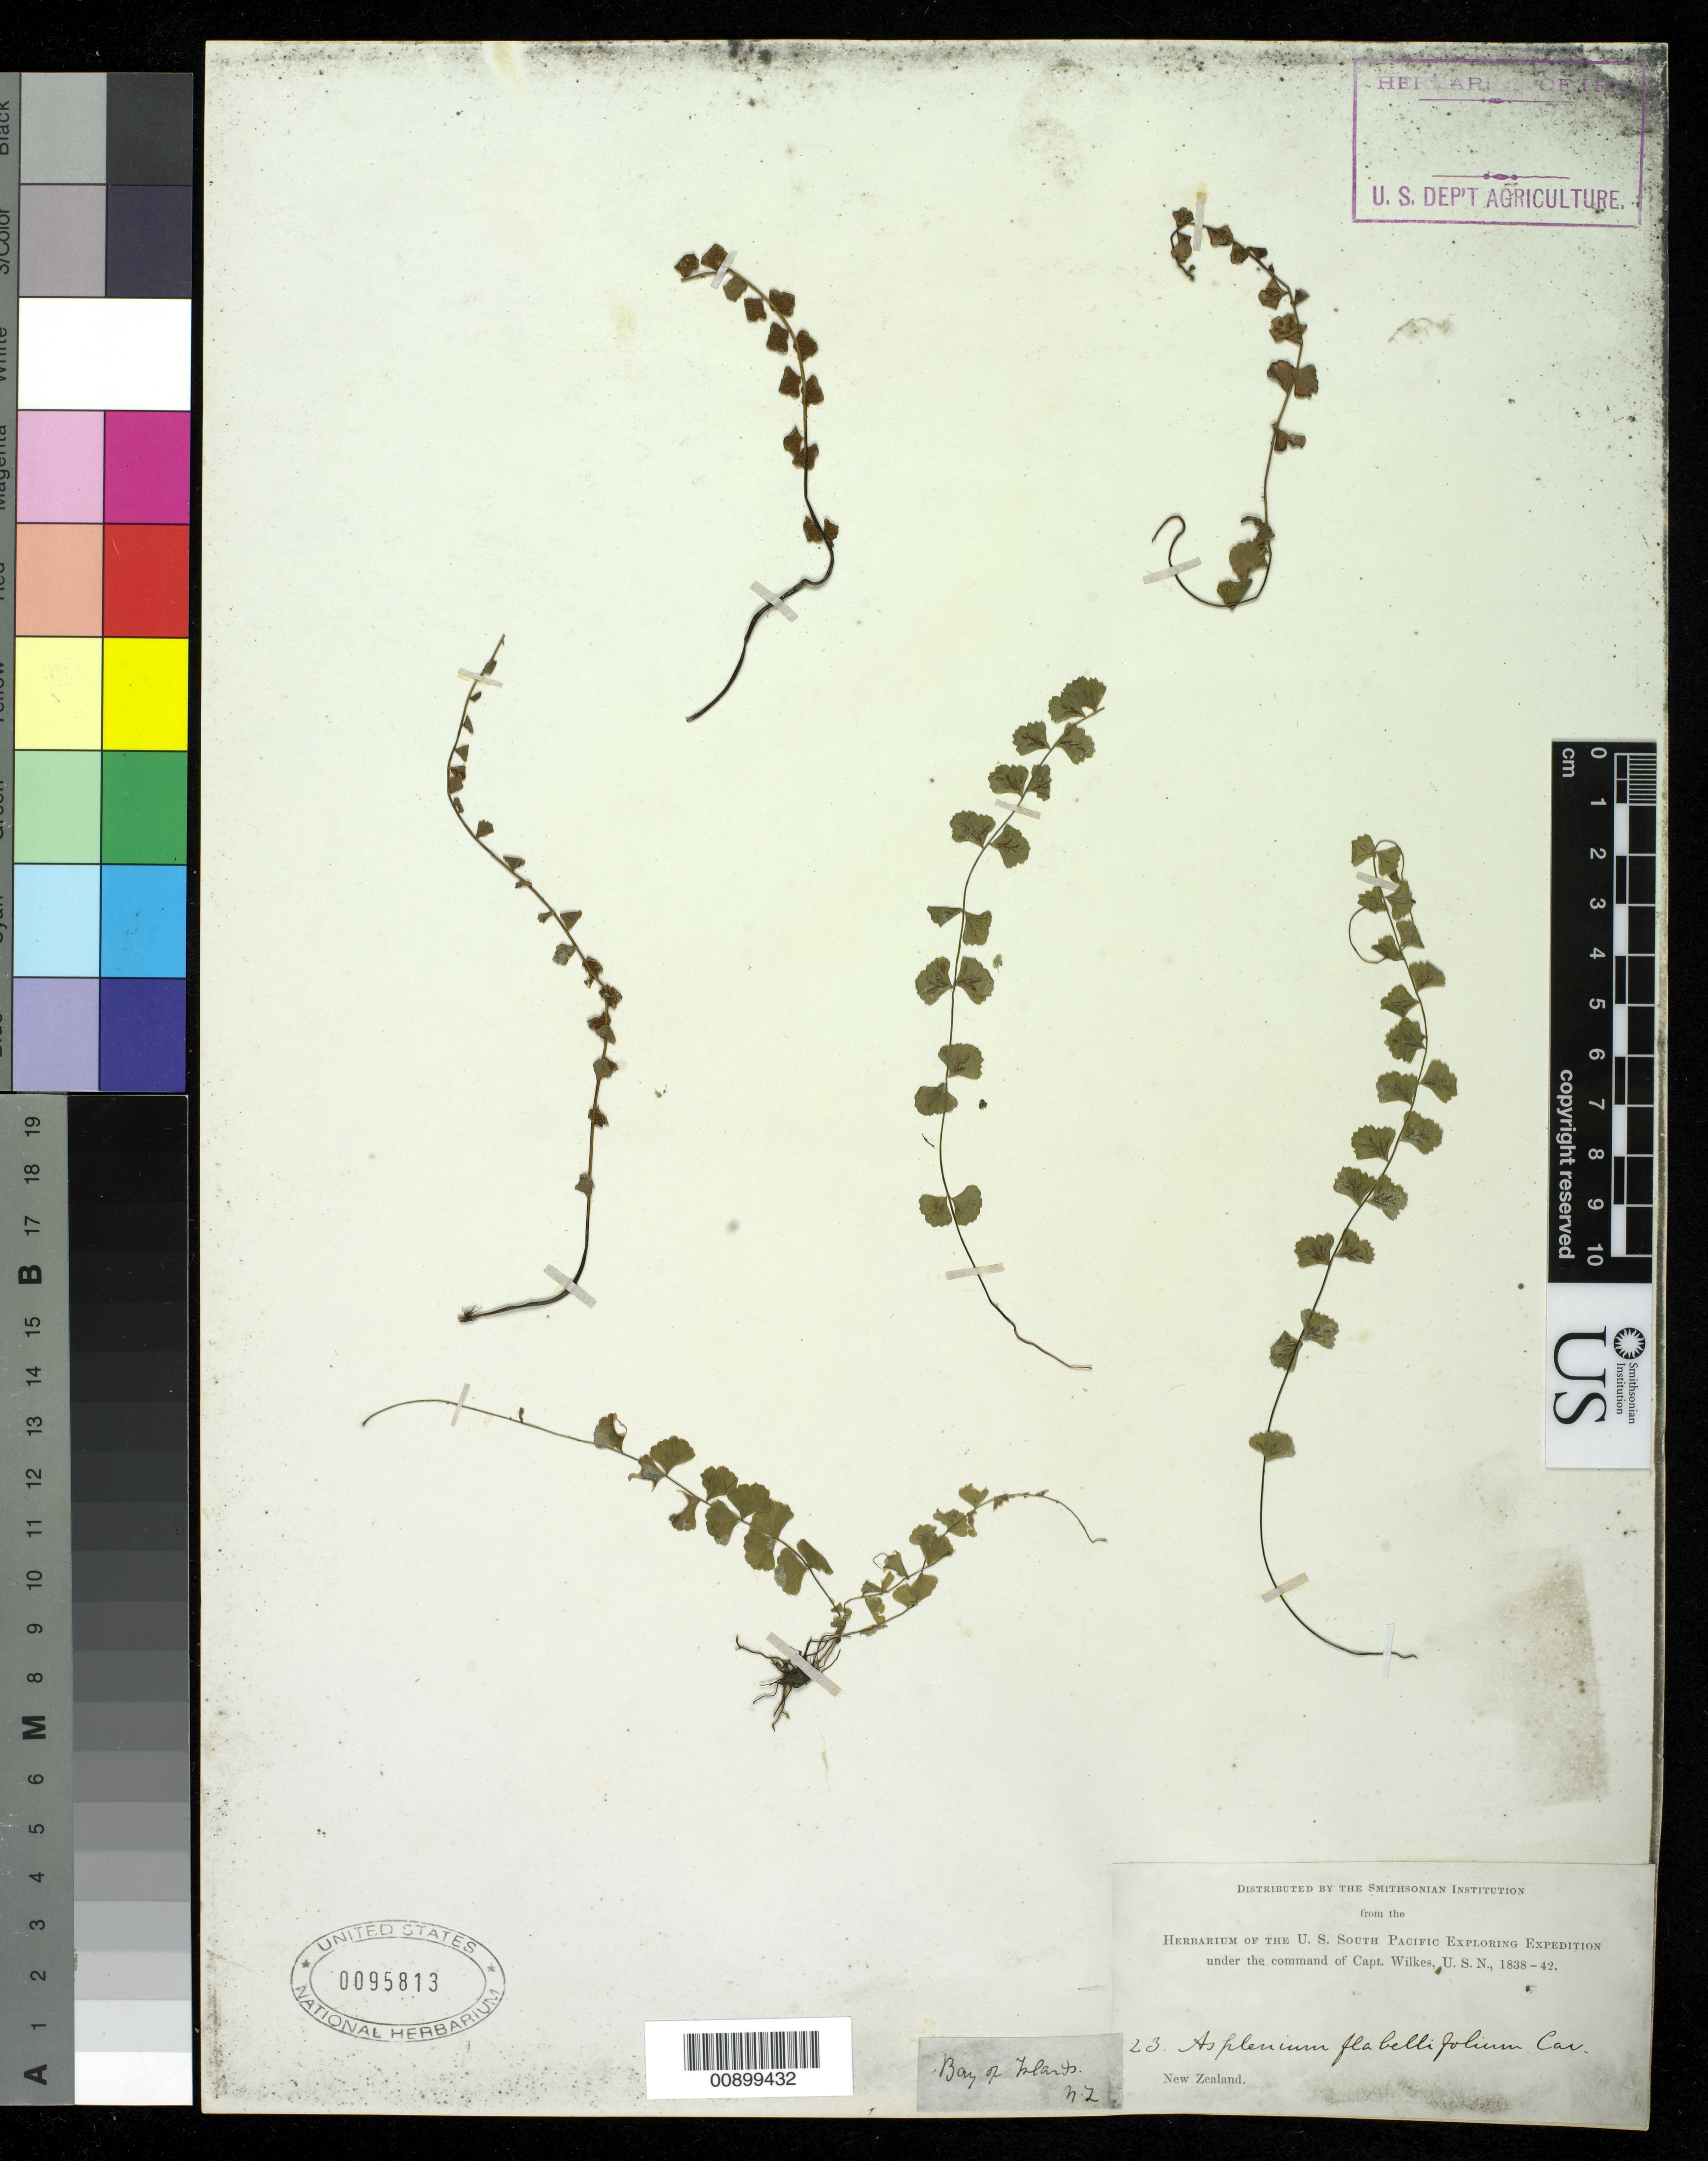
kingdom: Plantae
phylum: Tracheophyta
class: Polypodiopsida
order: Polypodiales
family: Aspleniaceae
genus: Asplenium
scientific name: Asplenium flabellifolium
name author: Cav.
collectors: Wilkes Explor. Exped.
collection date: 1838/1842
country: New Zealand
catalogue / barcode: US 95813